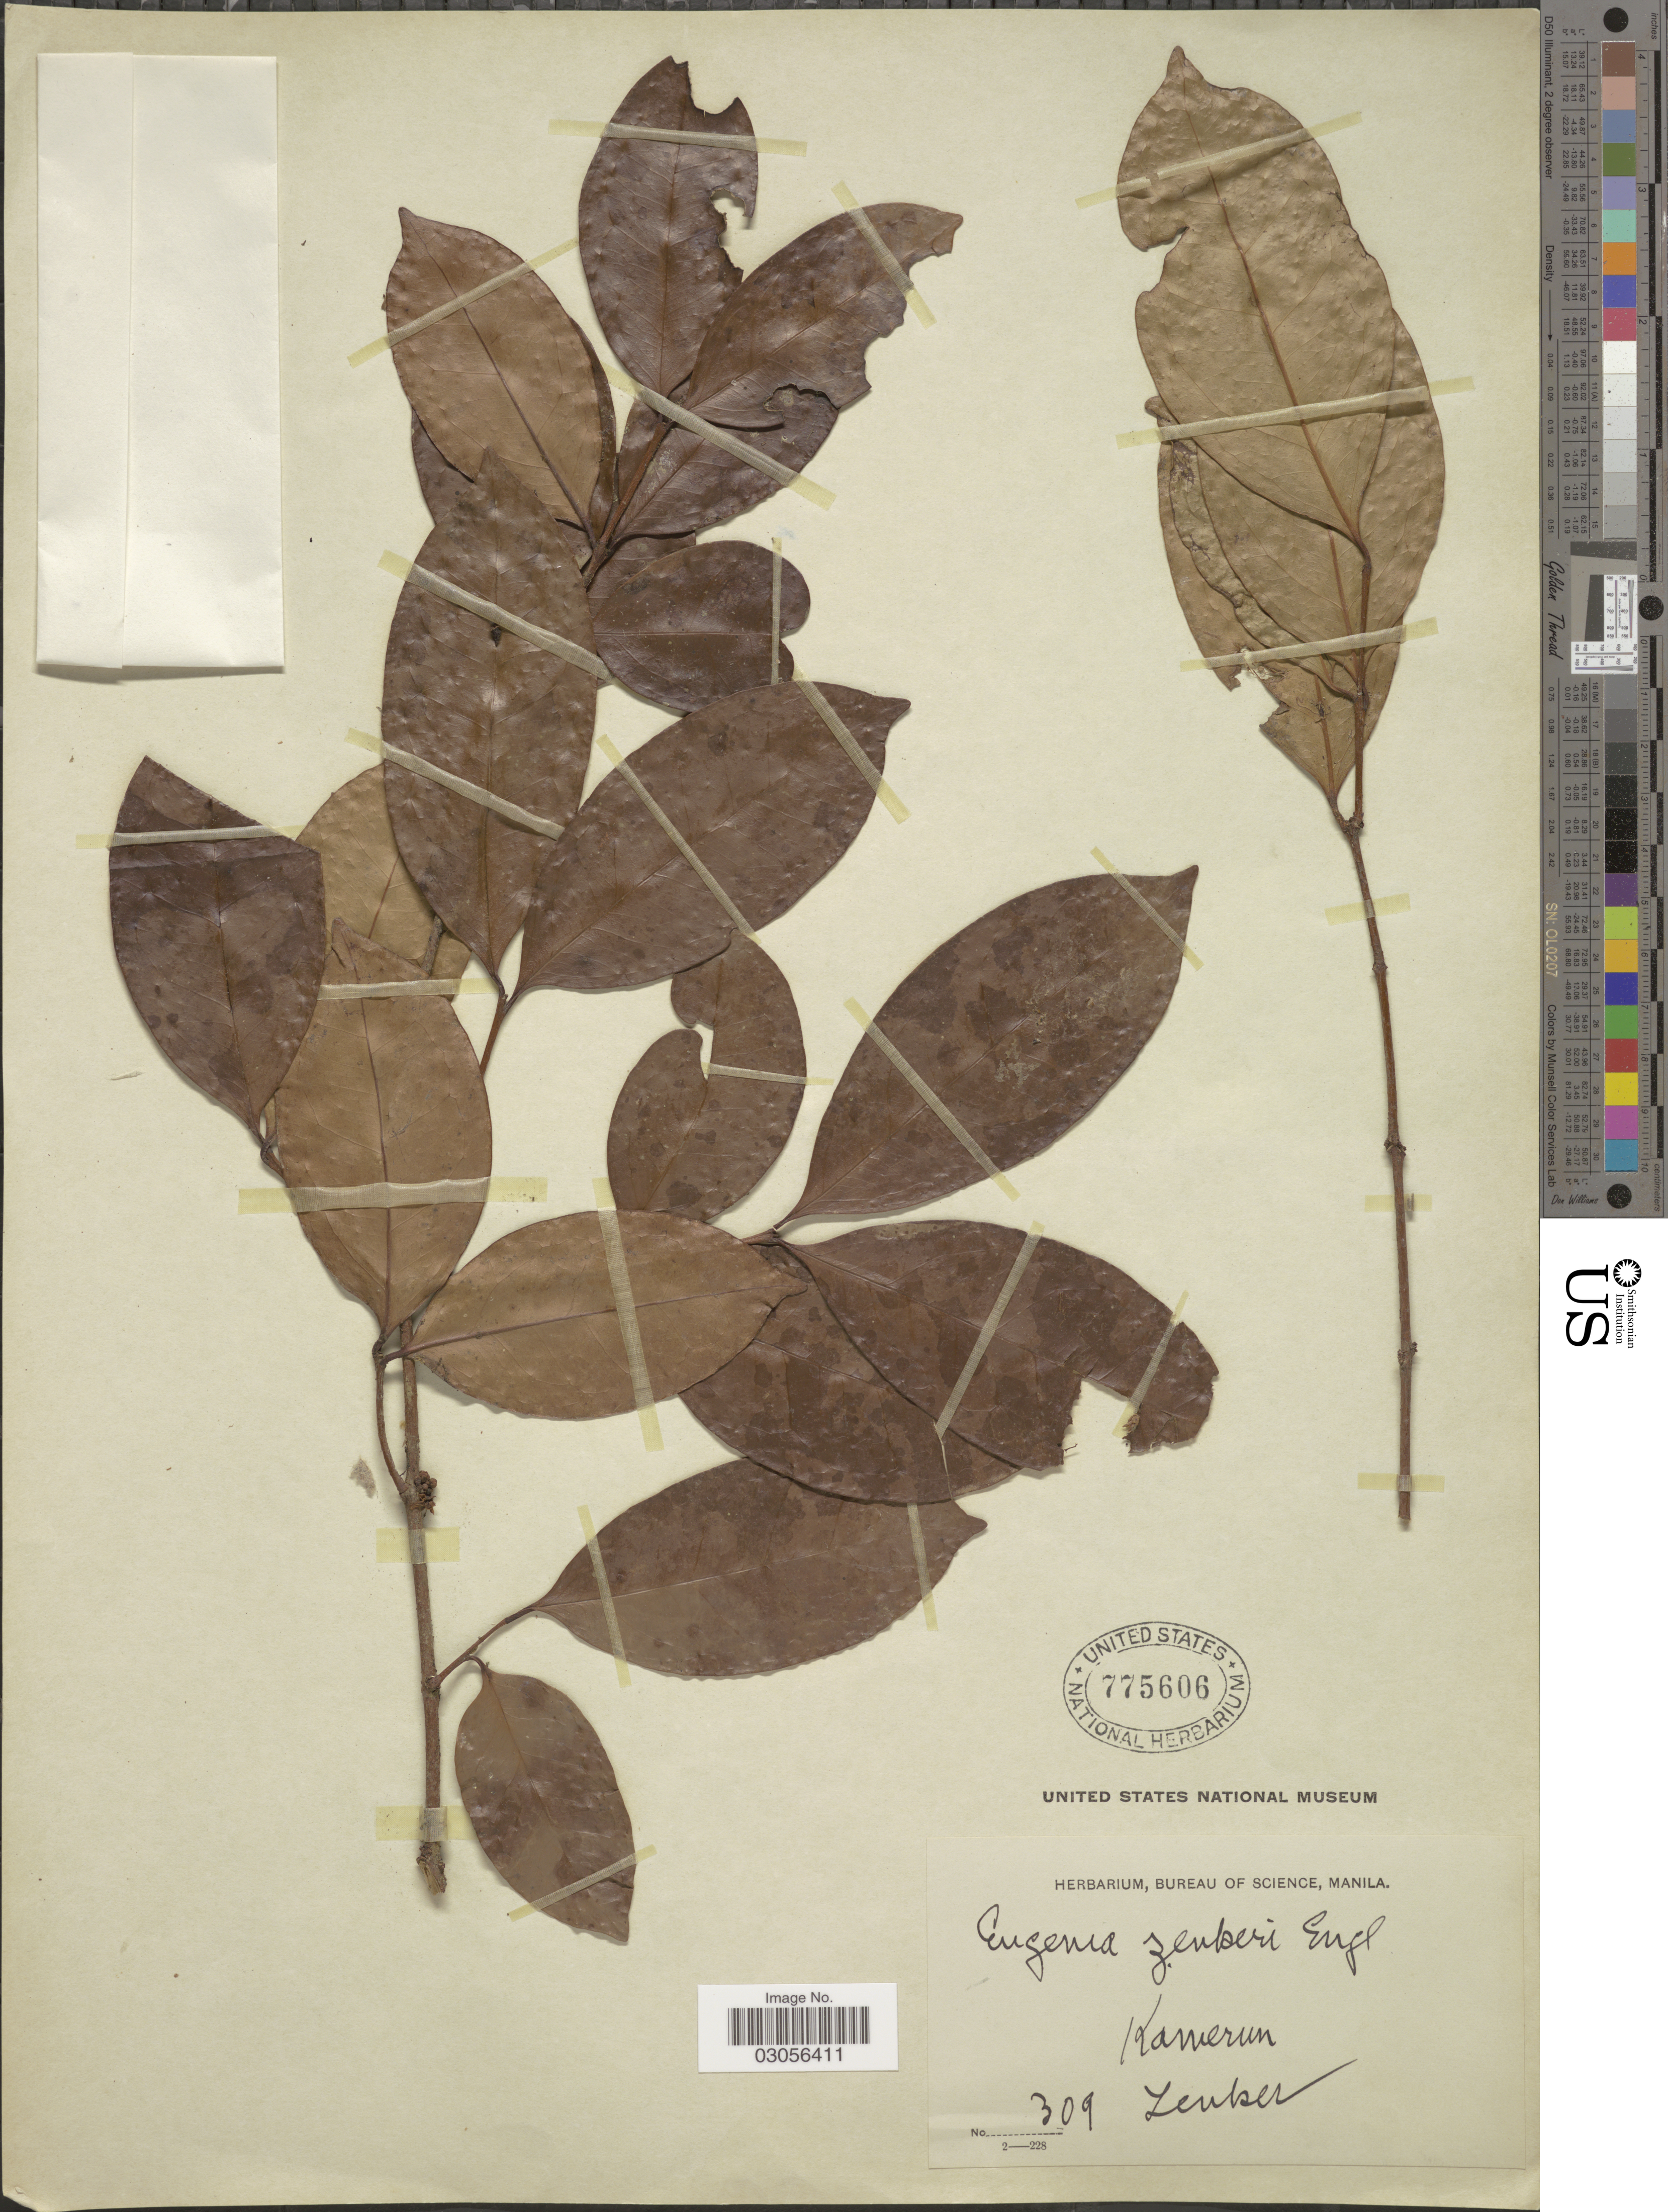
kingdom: Plantae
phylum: Tracheophyta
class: Magnoliopsida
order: Myrtales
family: Myrtaceae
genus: Eugenia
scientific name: Eugenia zenkeri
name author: Engl.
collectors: Zenker, --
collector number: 309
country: Cameroon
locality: Kamerun.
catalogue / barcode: US 775606